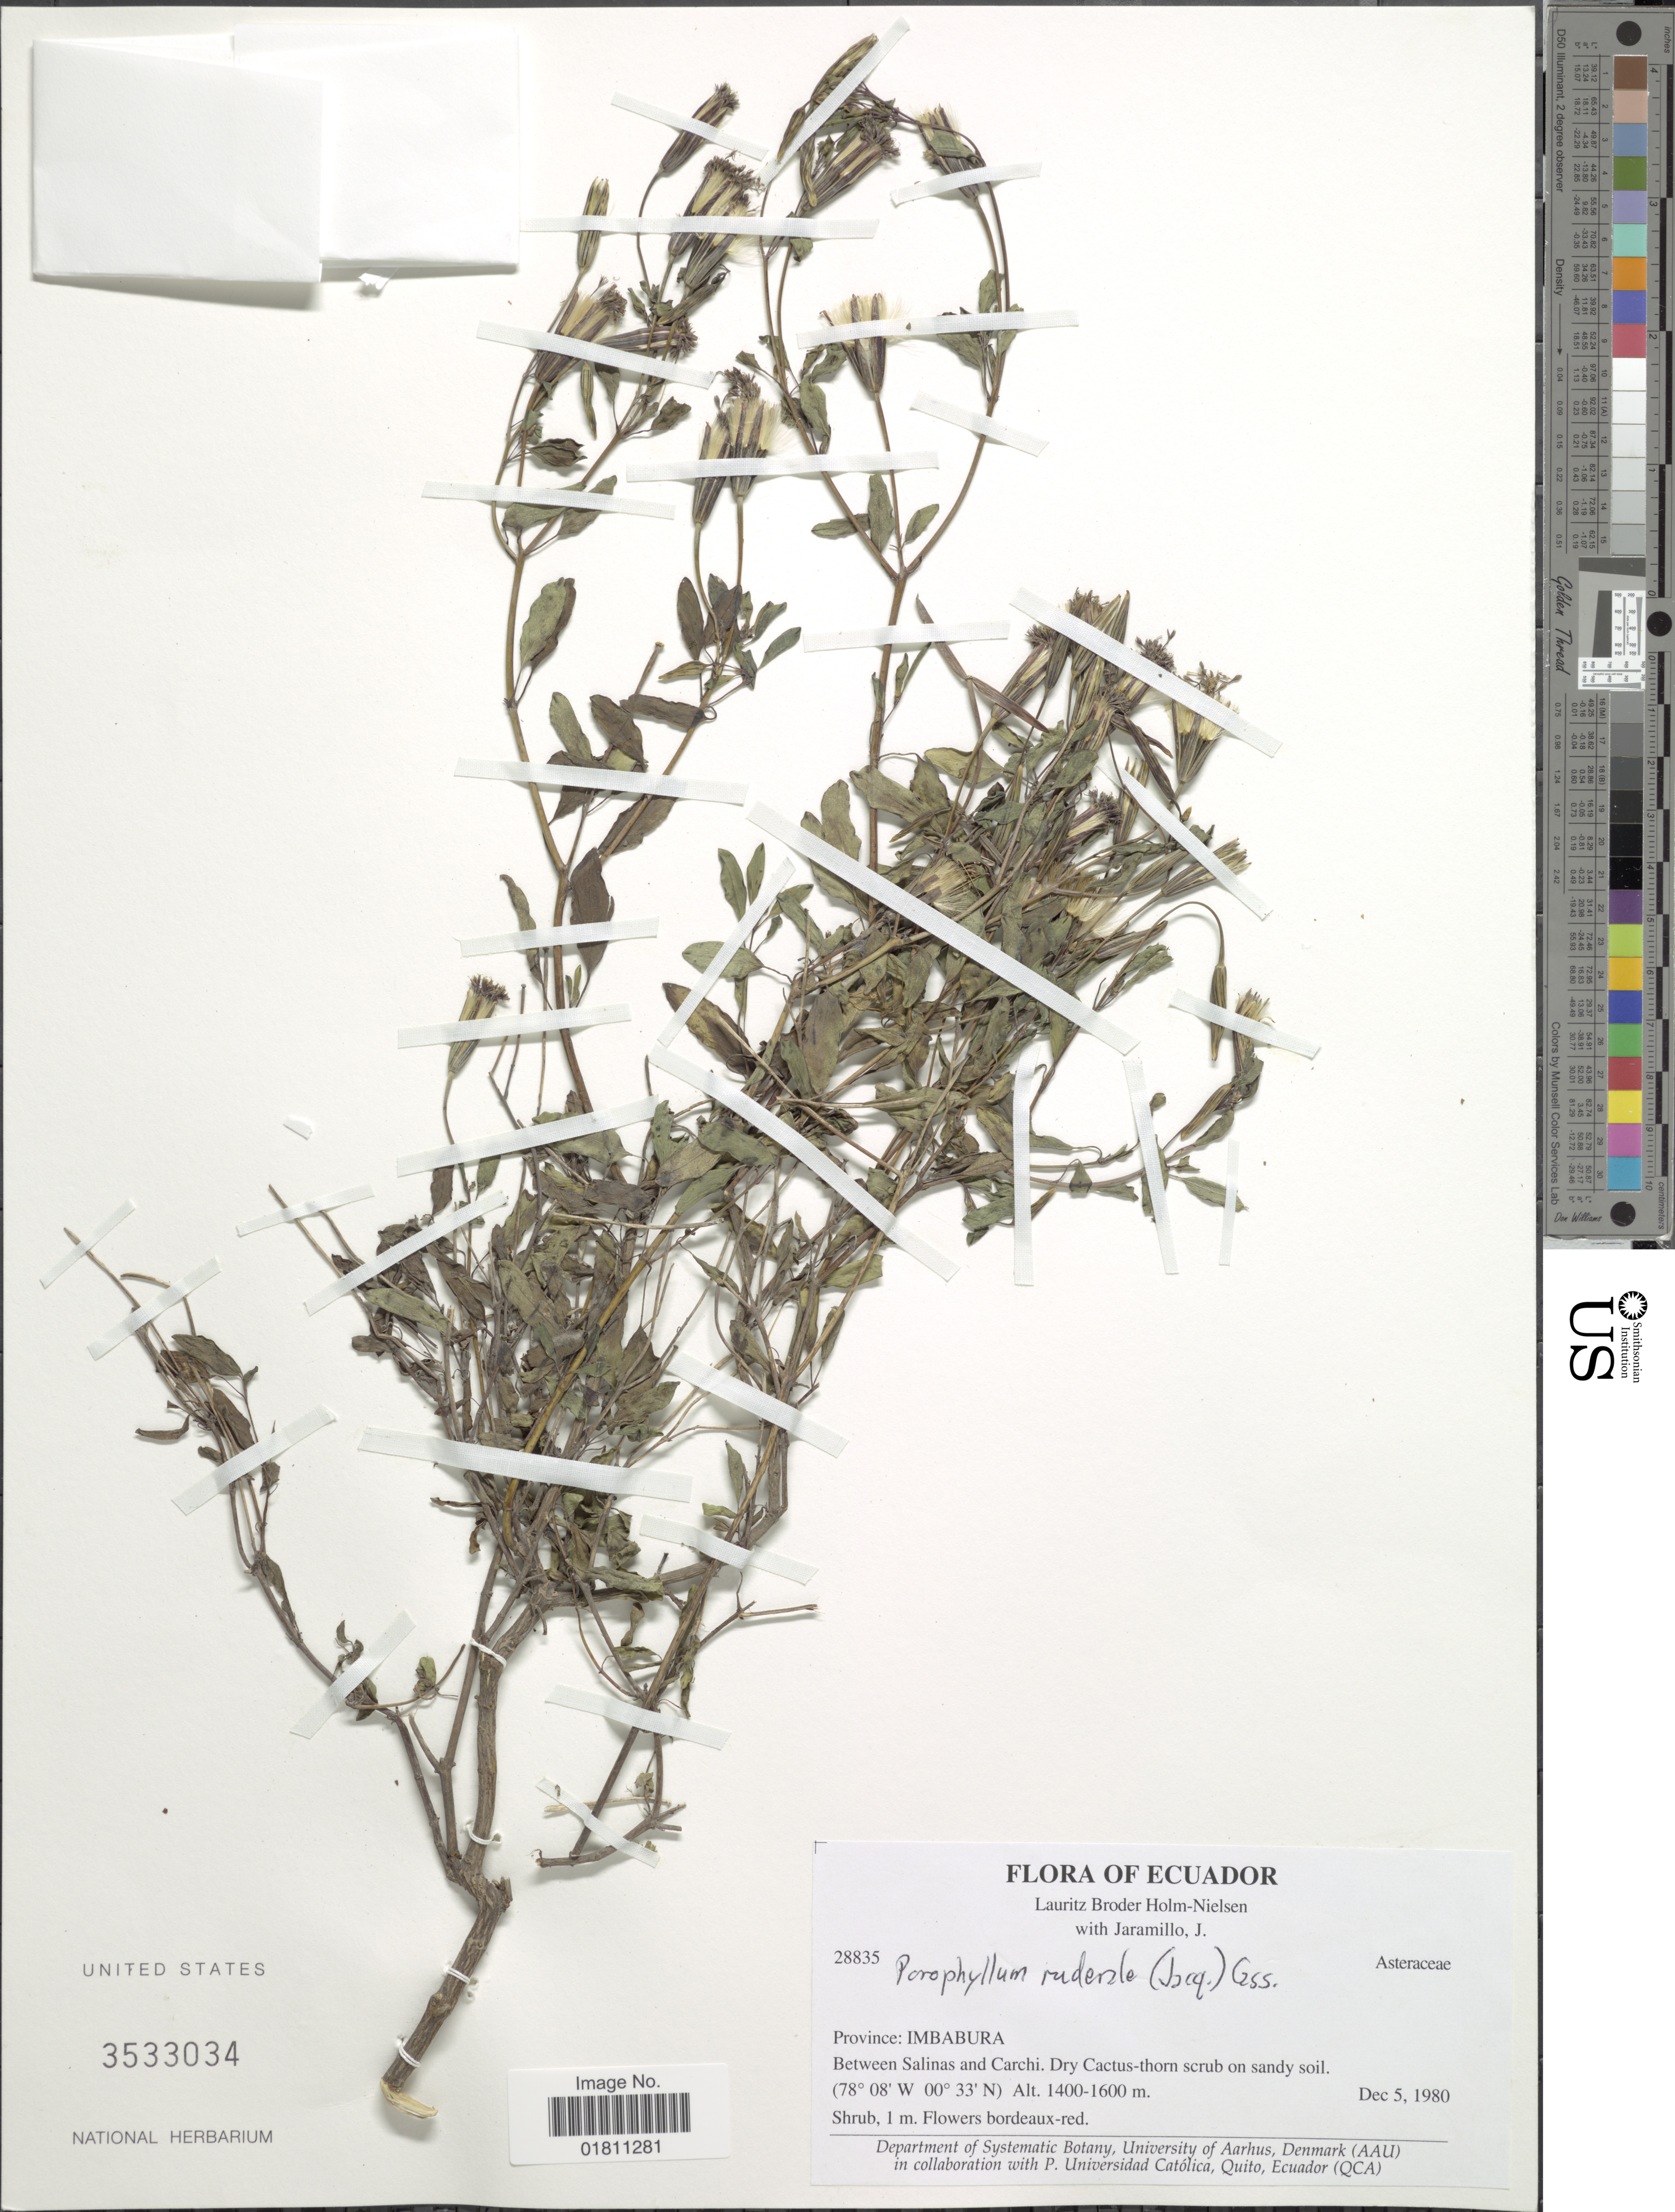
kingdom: Plantae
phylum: Tracheophyta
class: Magnoliopsida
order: Asterales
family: Asteraceae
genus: Porophyllum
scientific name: Porophyllum ruderale subsp. ruderale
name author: (Jacq.) Cass.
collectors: L. B. Holm-Nielsen & J. Jaramillo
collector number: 28835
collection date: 1980-12-05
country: Ecuador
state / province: Imbabura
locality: Between Salinas and Carchi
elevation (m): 1400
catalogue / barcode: US 3533034